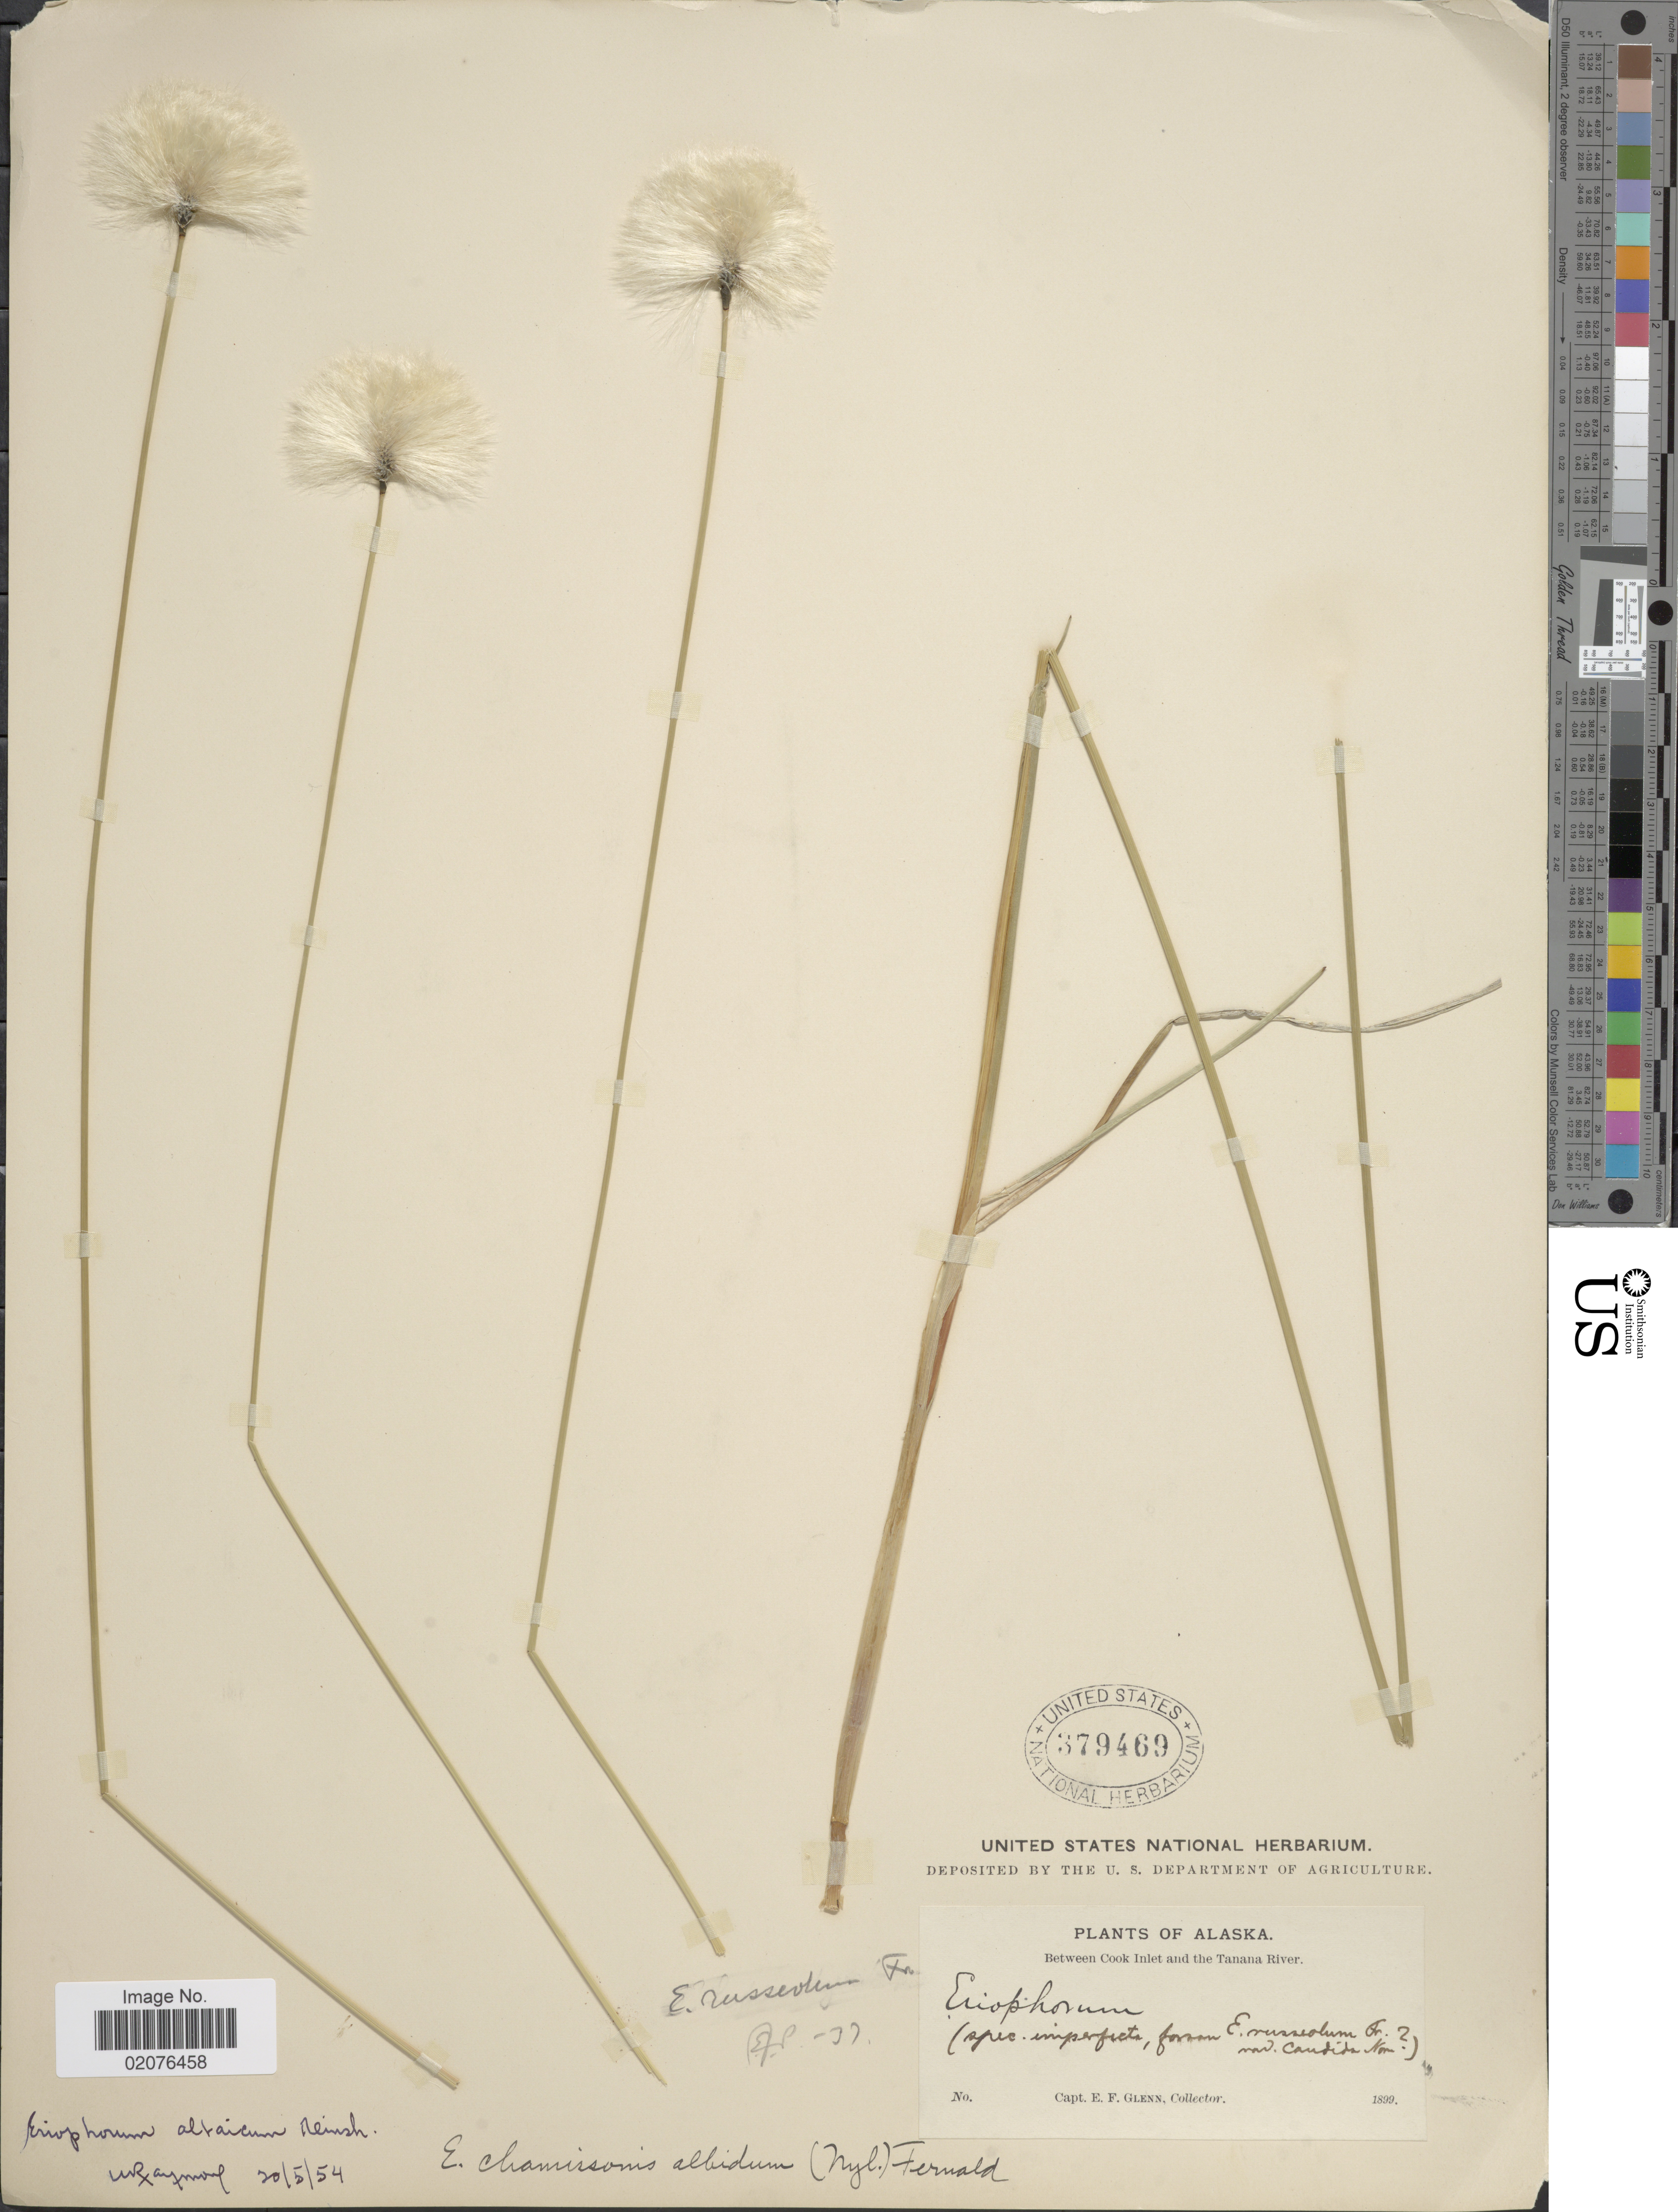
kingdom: Plantae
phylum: Tracheophyta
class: Liliopsida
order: Poales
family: Cyperaceae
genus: Eriophorum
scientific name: Eriophorum altaicum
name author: Meinsh.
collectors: E. Glenn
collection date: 1899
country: United States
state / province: Alaska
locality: Between Cook Inlet and the Tanana River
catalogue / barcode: US 379469